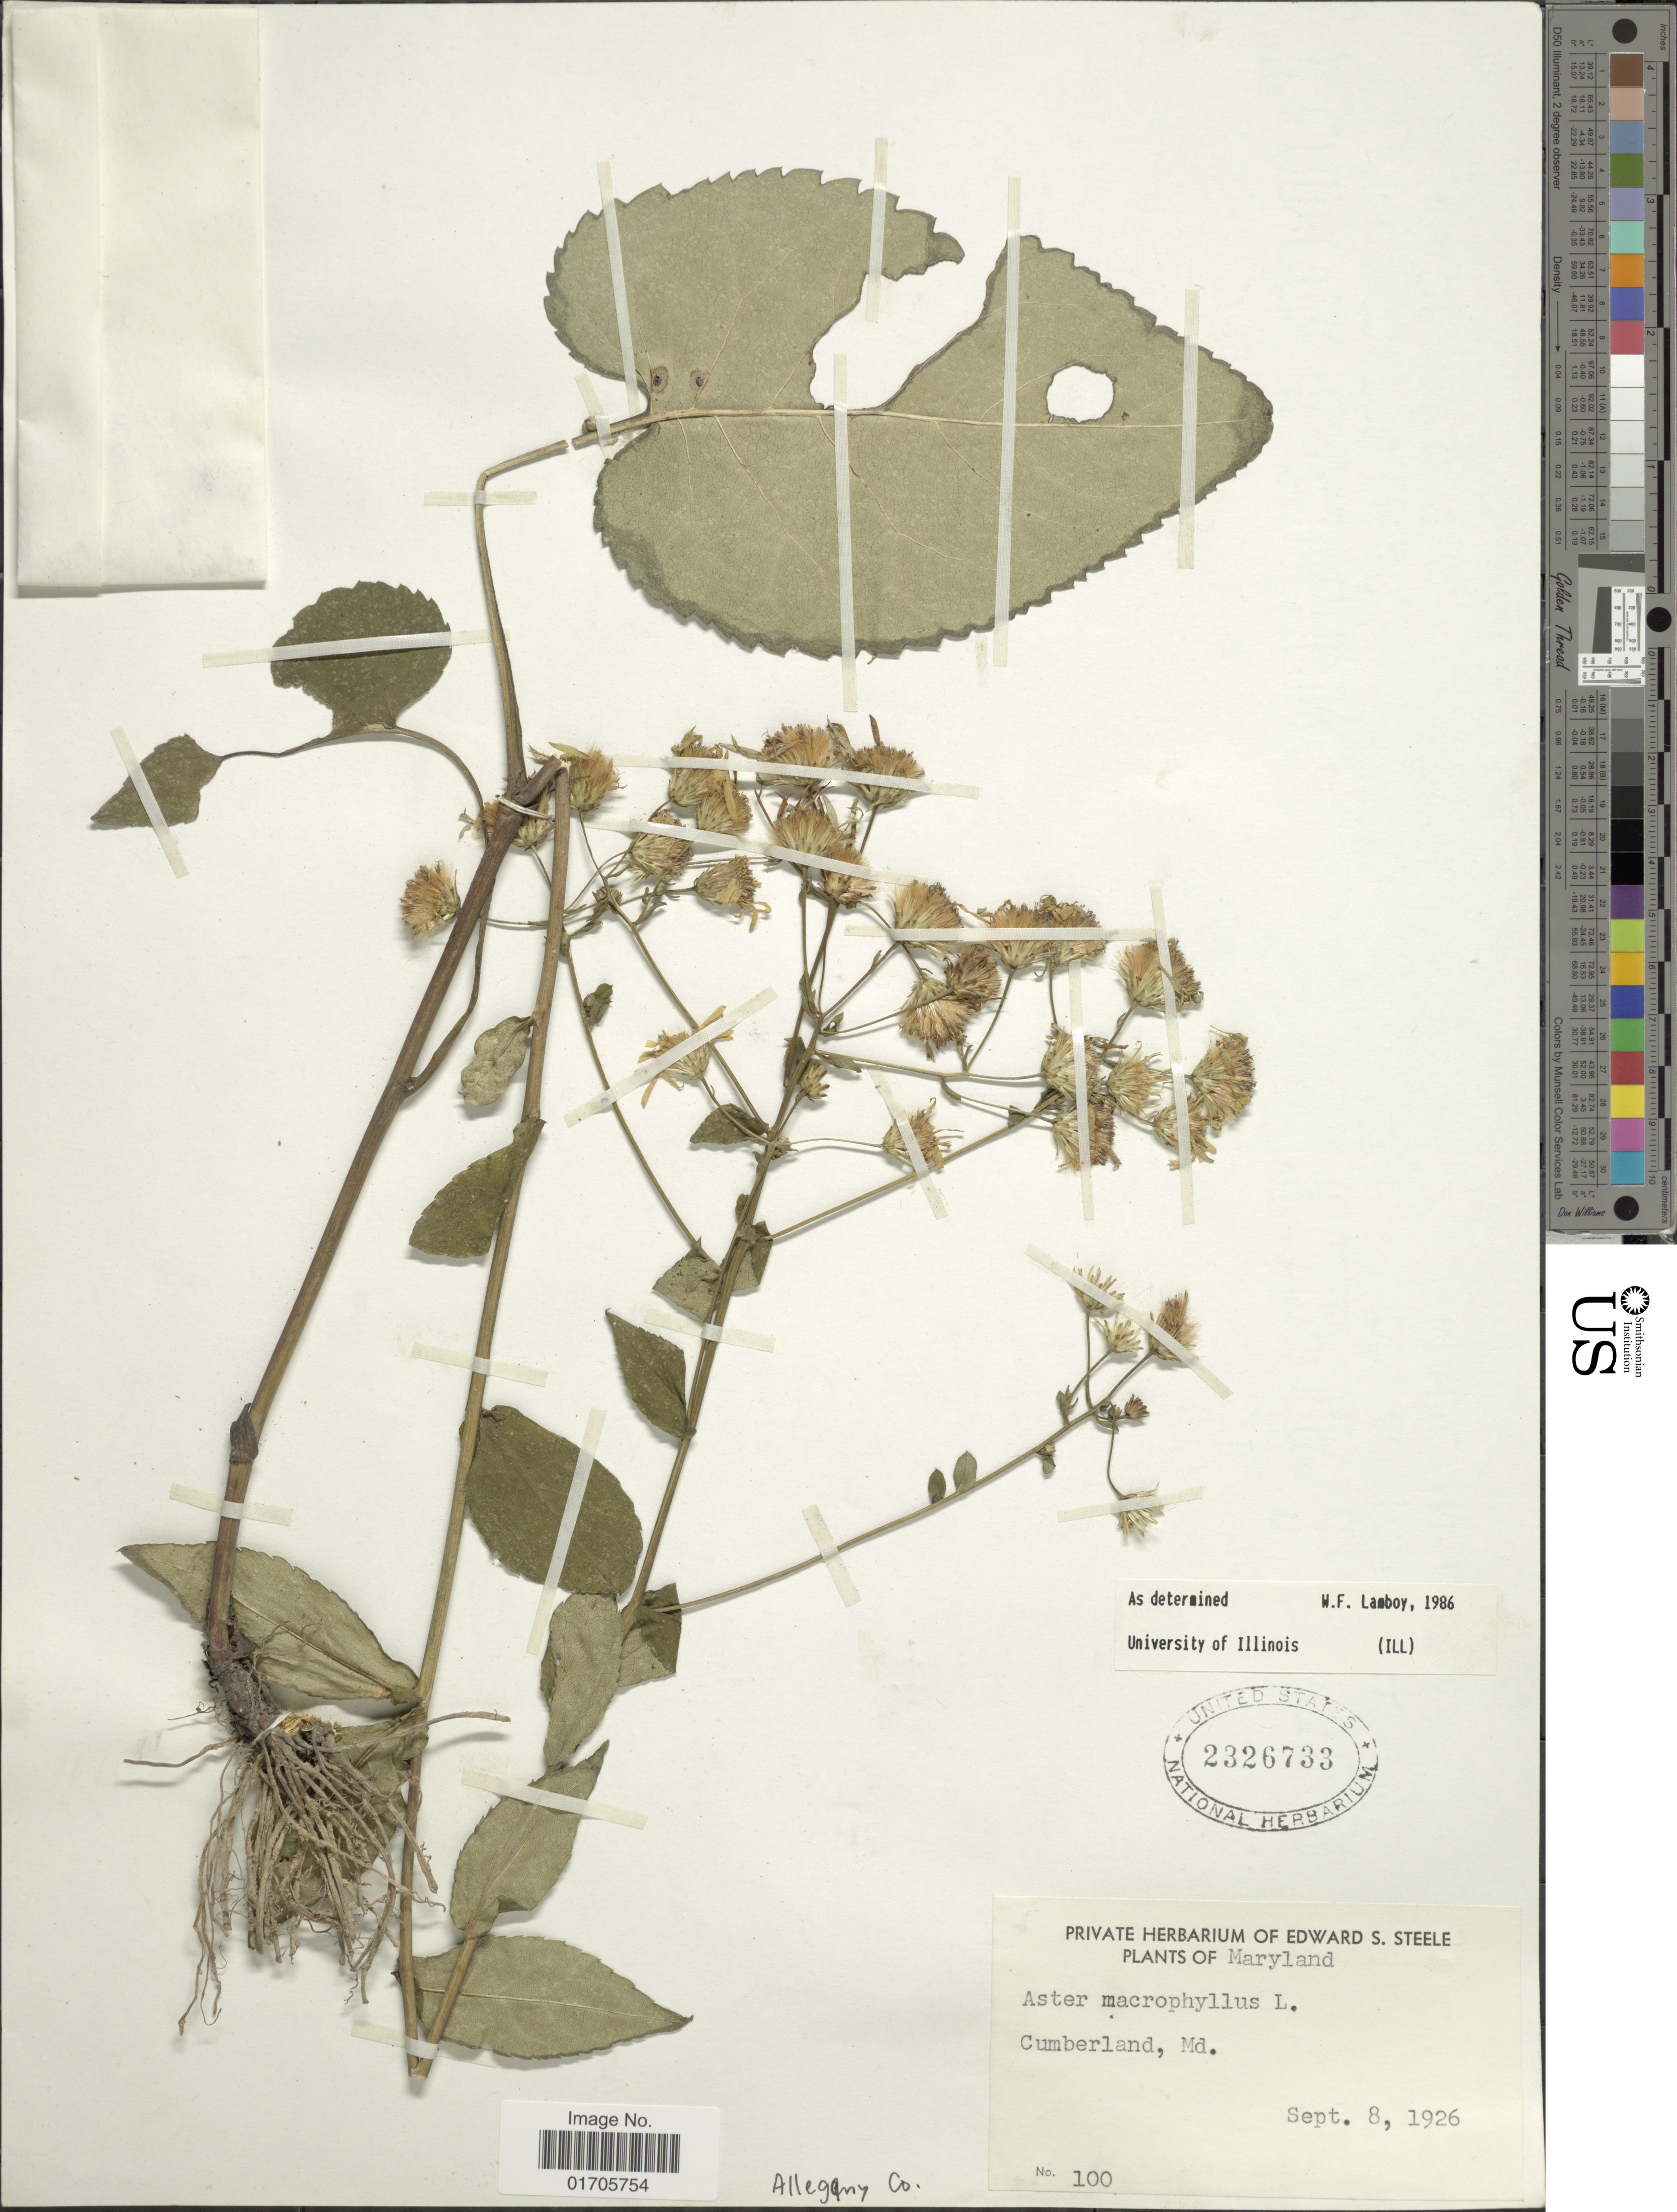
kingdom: Plantae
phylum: Tracheophyta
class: Magnoliopsida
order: Asterales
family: Asteraceae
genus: Eurybia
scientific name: Eurybia macrophylla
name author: (L.) Cass.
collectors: ex herb. Edward S. Steele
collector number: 100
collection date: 1926-09-08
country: United States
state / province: Maryland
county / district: Allegany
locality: Maryland. Cumberland, Md. Allegany Co.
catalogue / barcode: US 2326733